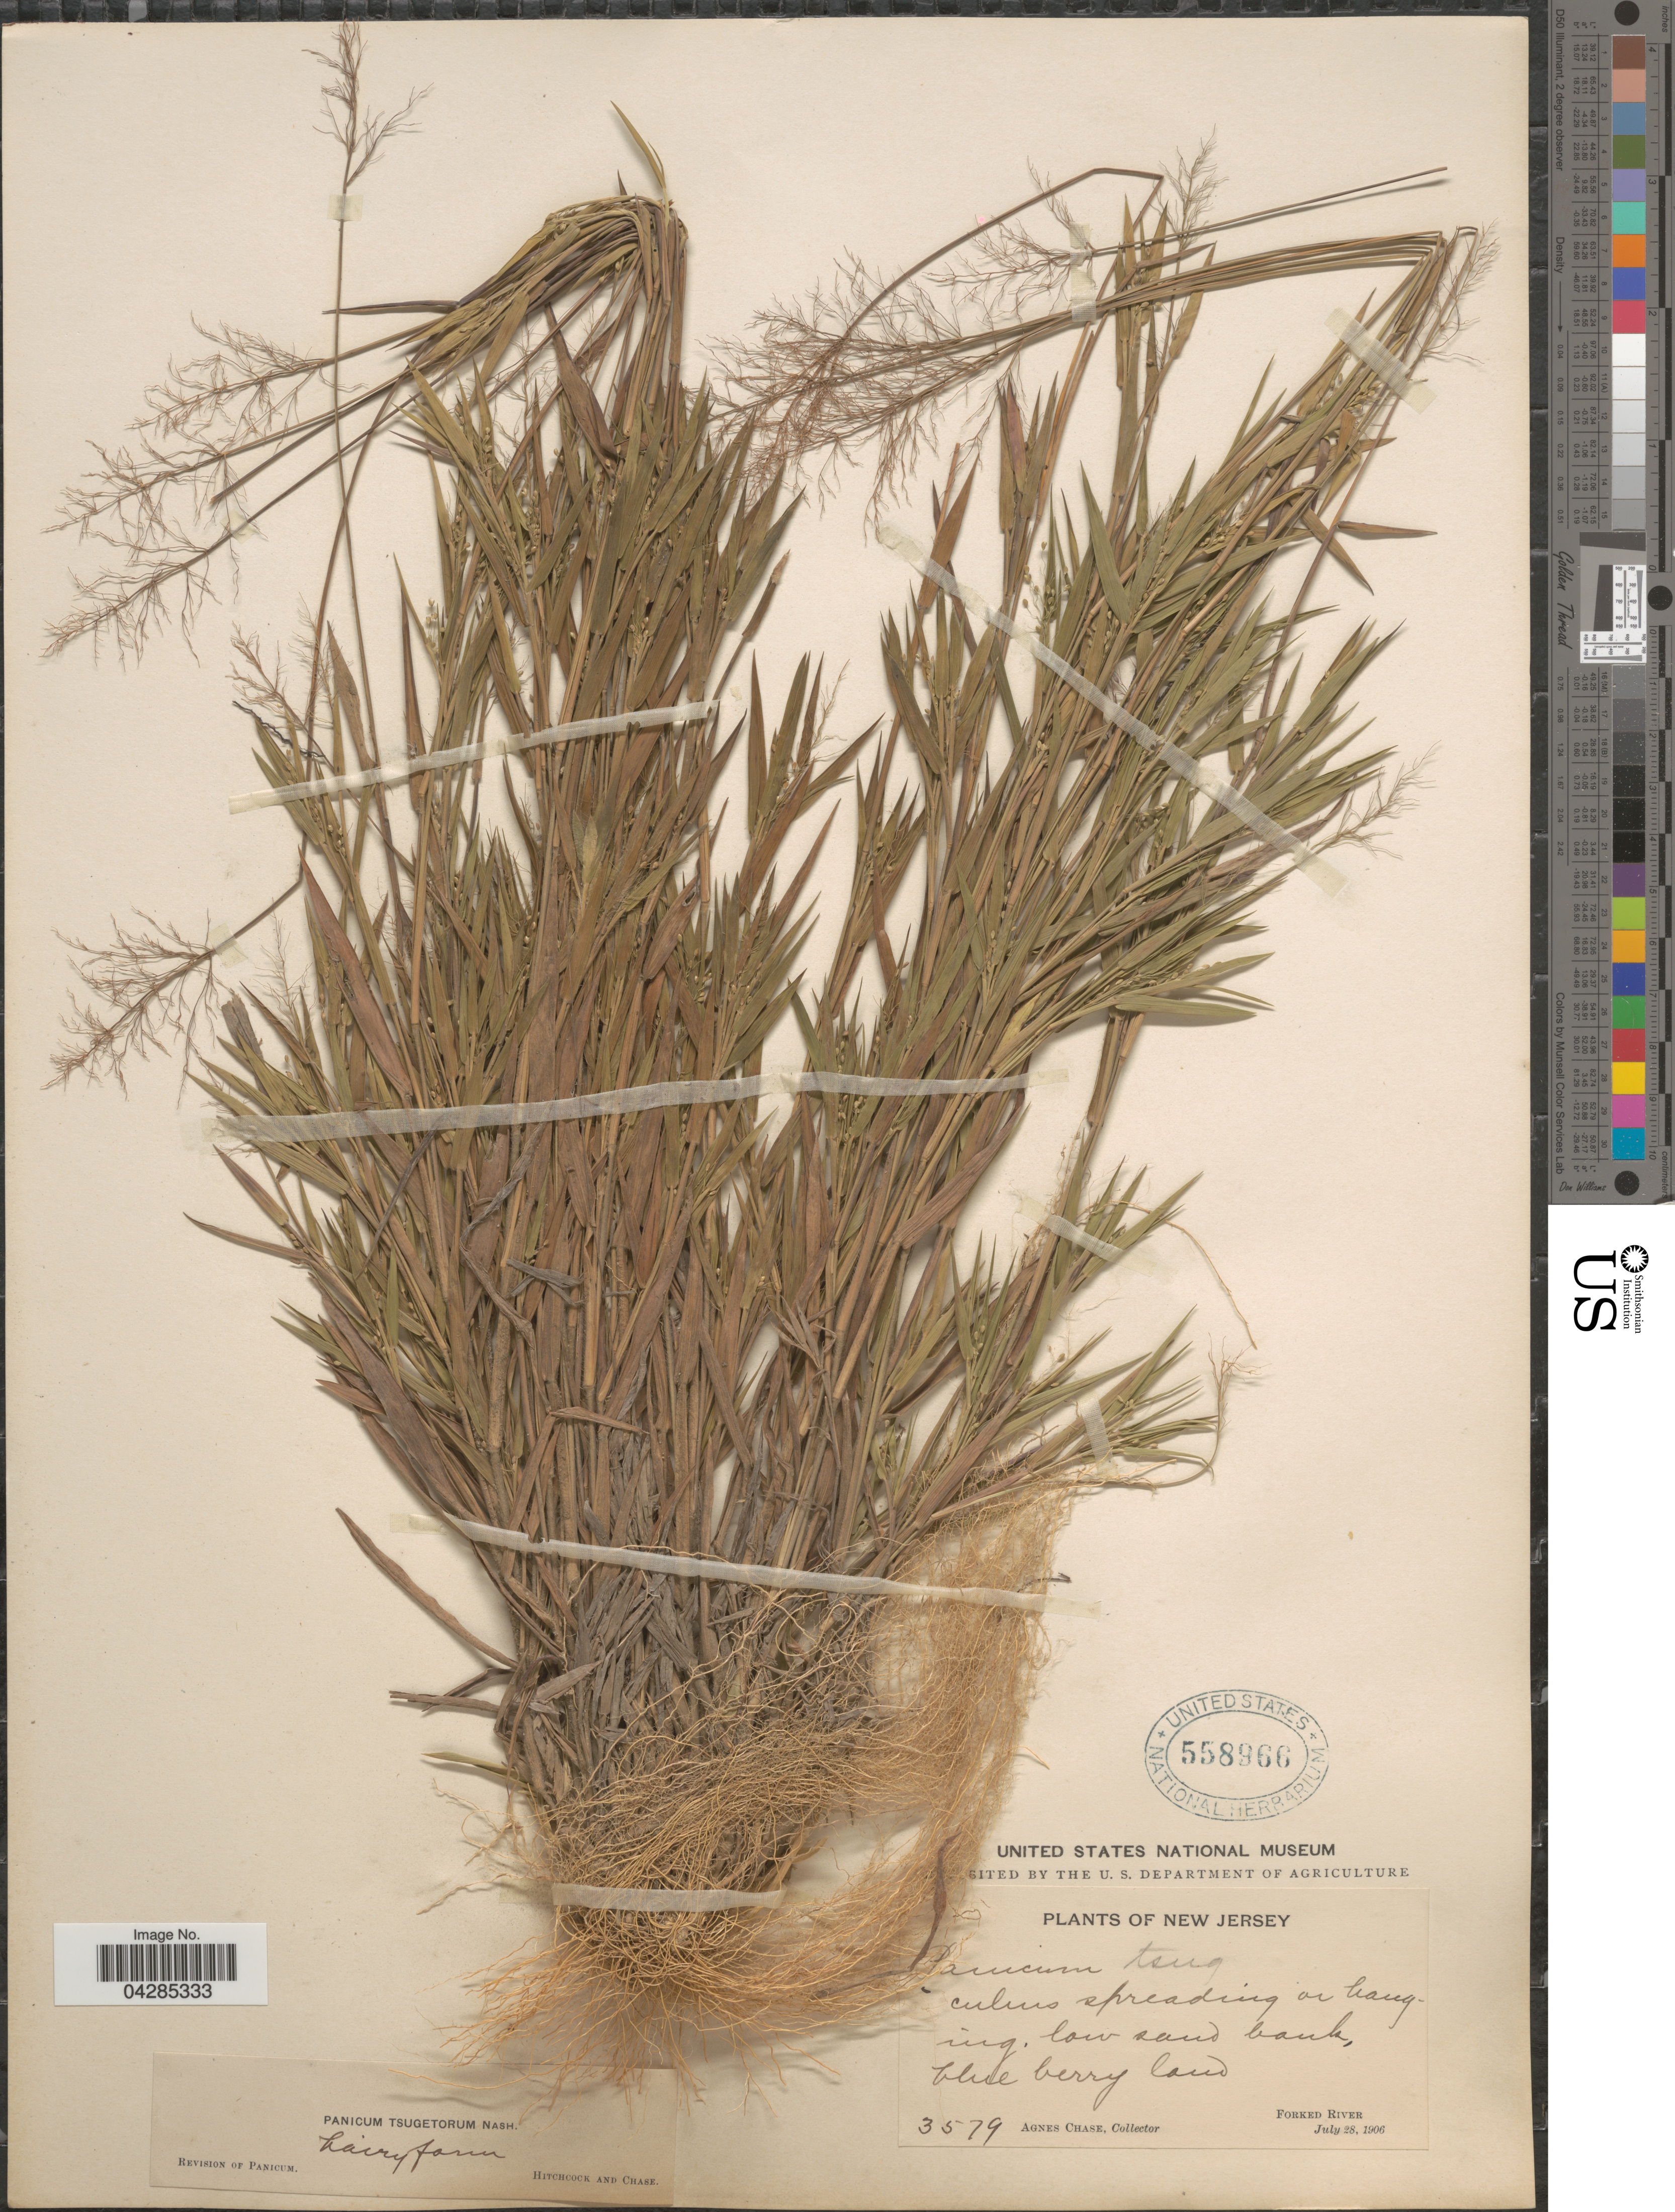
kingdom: Plantae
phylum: Tracheophyta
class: Liliopsida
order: Poales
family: Poaceae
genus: Dichanthelium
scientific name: Dichanthelium portoricense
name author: (Desv. ex Ham.) B.F. Hansen & Wunderlin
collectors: A. Chase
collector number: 3579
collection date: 1906-07-28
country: United States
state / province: New Jersey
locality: Low sand bank, blue berry land. Forked River.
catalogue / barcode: US 558966